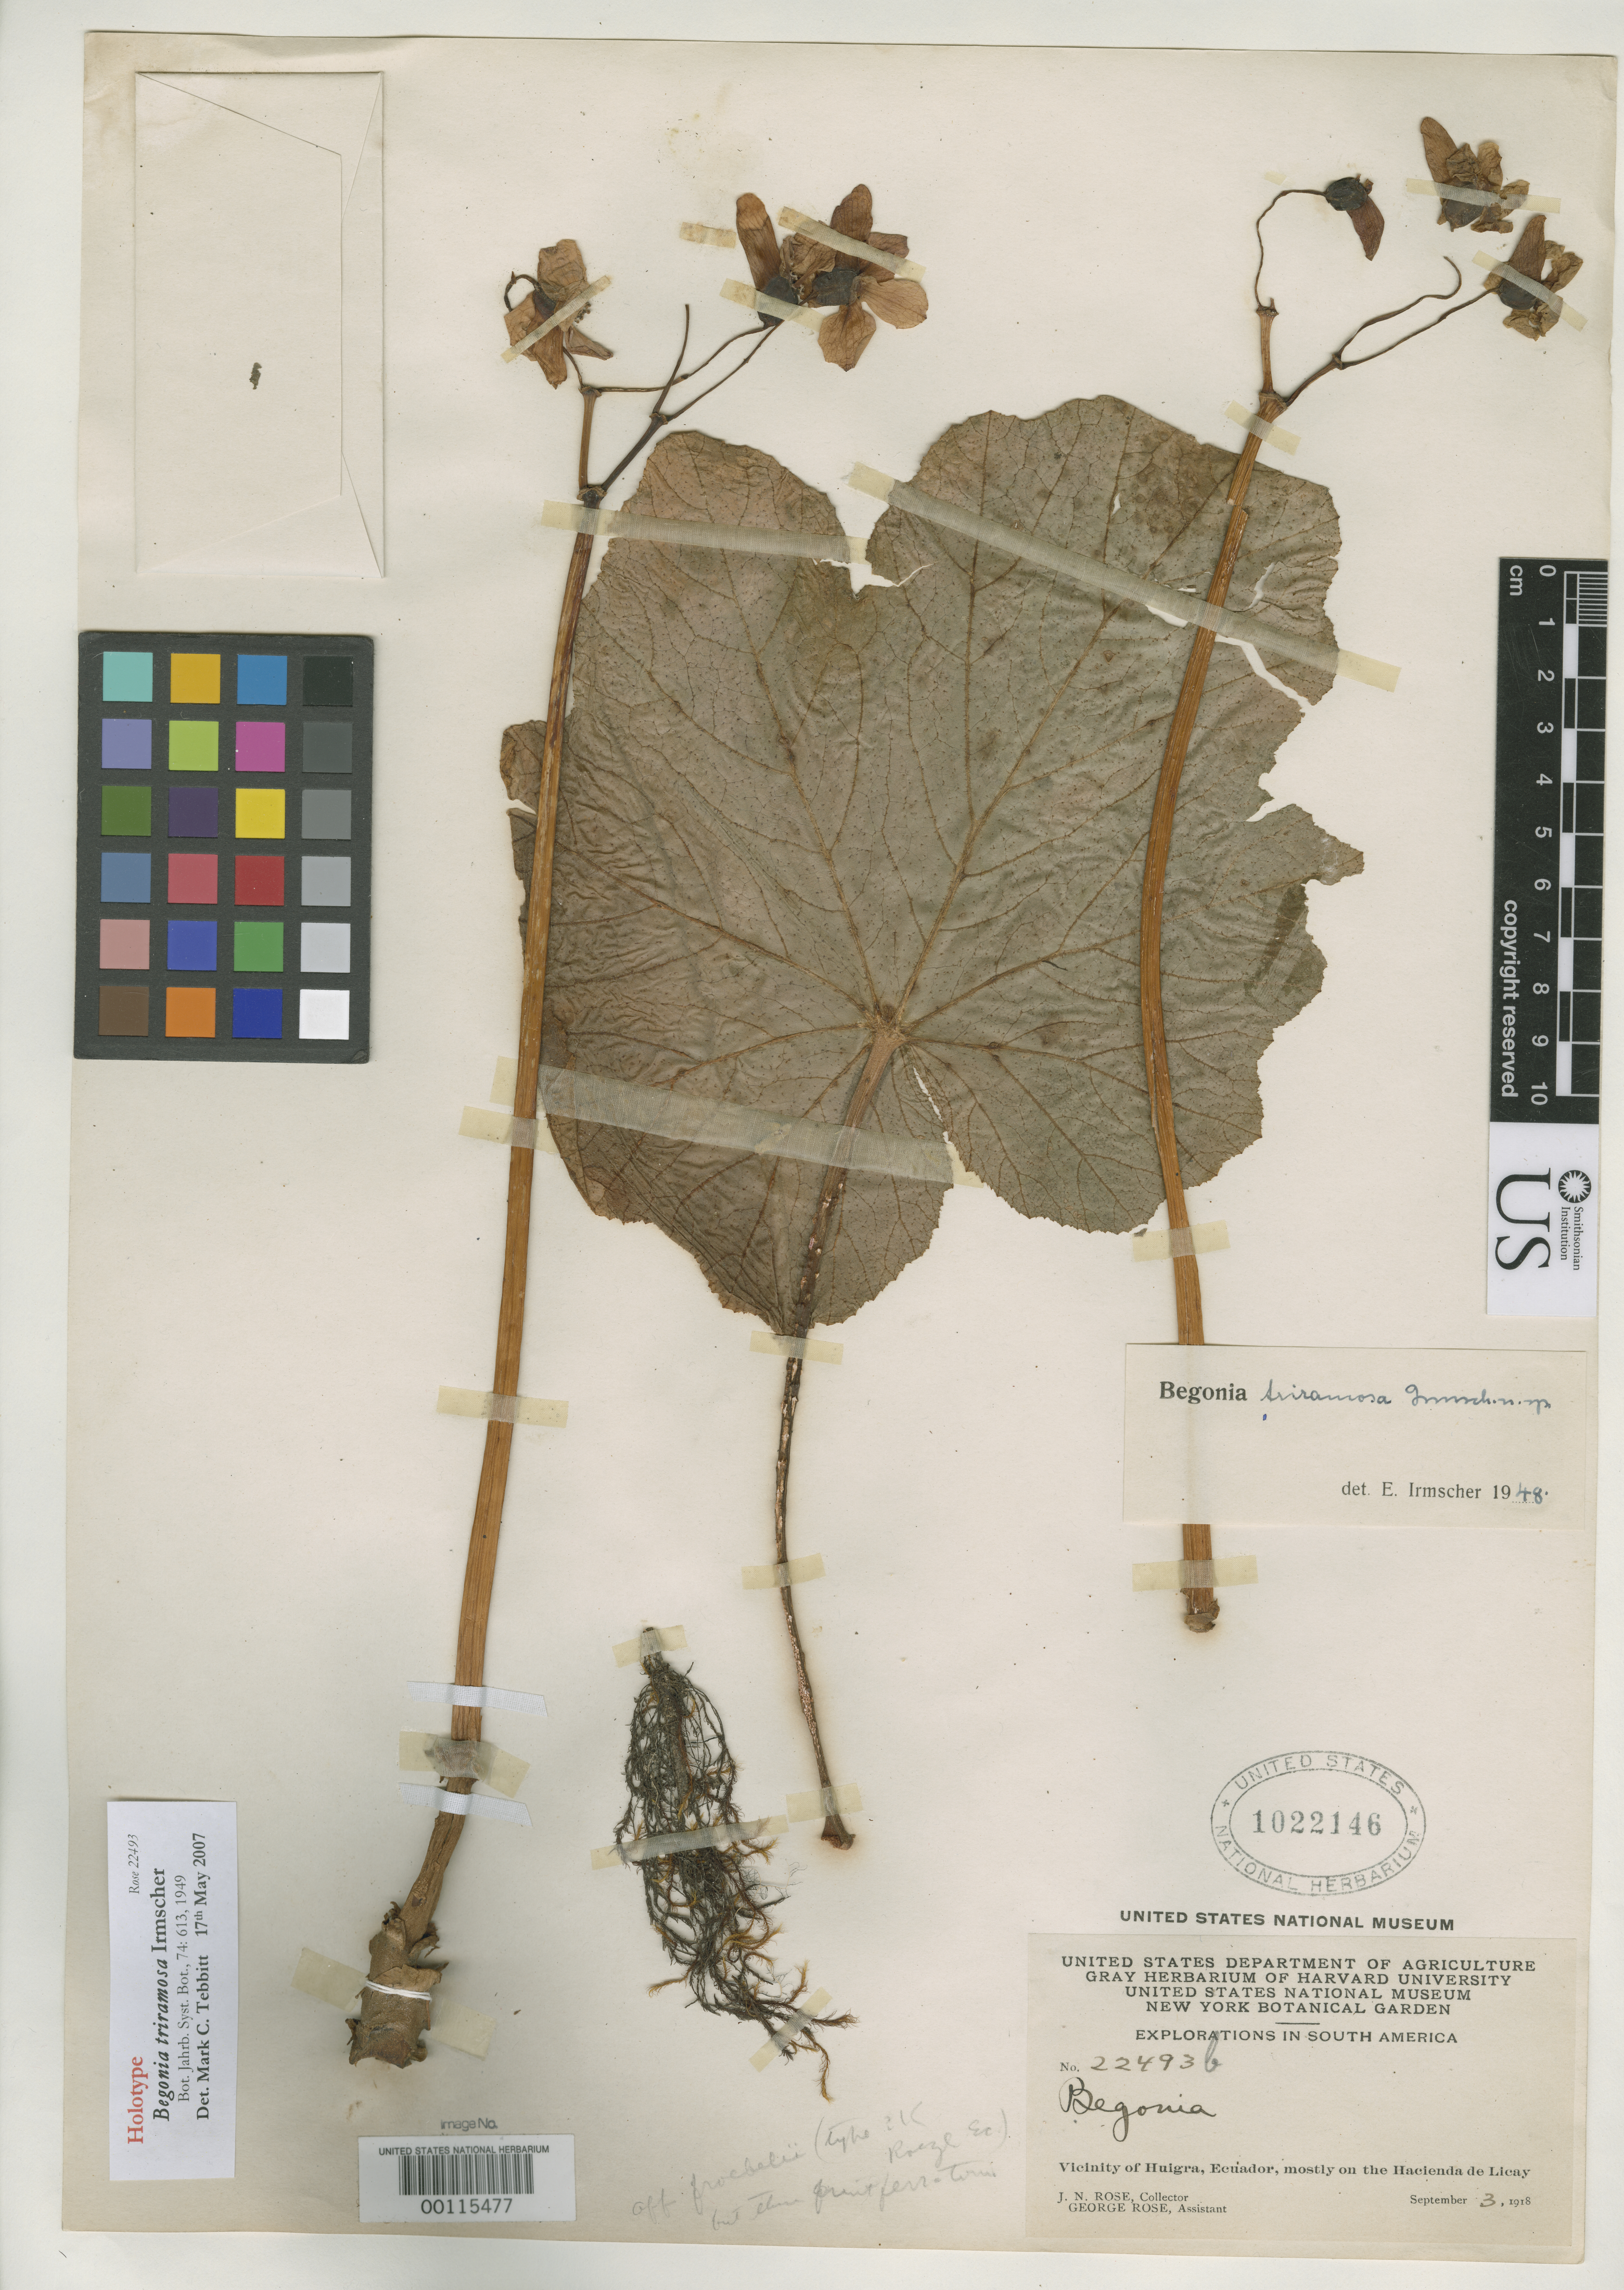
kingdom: Plantae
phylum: Tracheophyta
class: Magnoliopsida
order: Cucurbitales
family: Begoniaceae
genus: Begonia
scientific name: Begonia triramosa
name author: Irmsch.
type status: Holotype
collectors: J. N. Rose & G. Rose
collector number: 22493 b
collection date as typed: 23 Sep 1918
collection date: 1918-09-23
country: Ecuador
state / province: Chimborazo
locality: Vicinity of Huigra, mostly on Hacienda de Licay.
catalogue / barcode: US 1022146